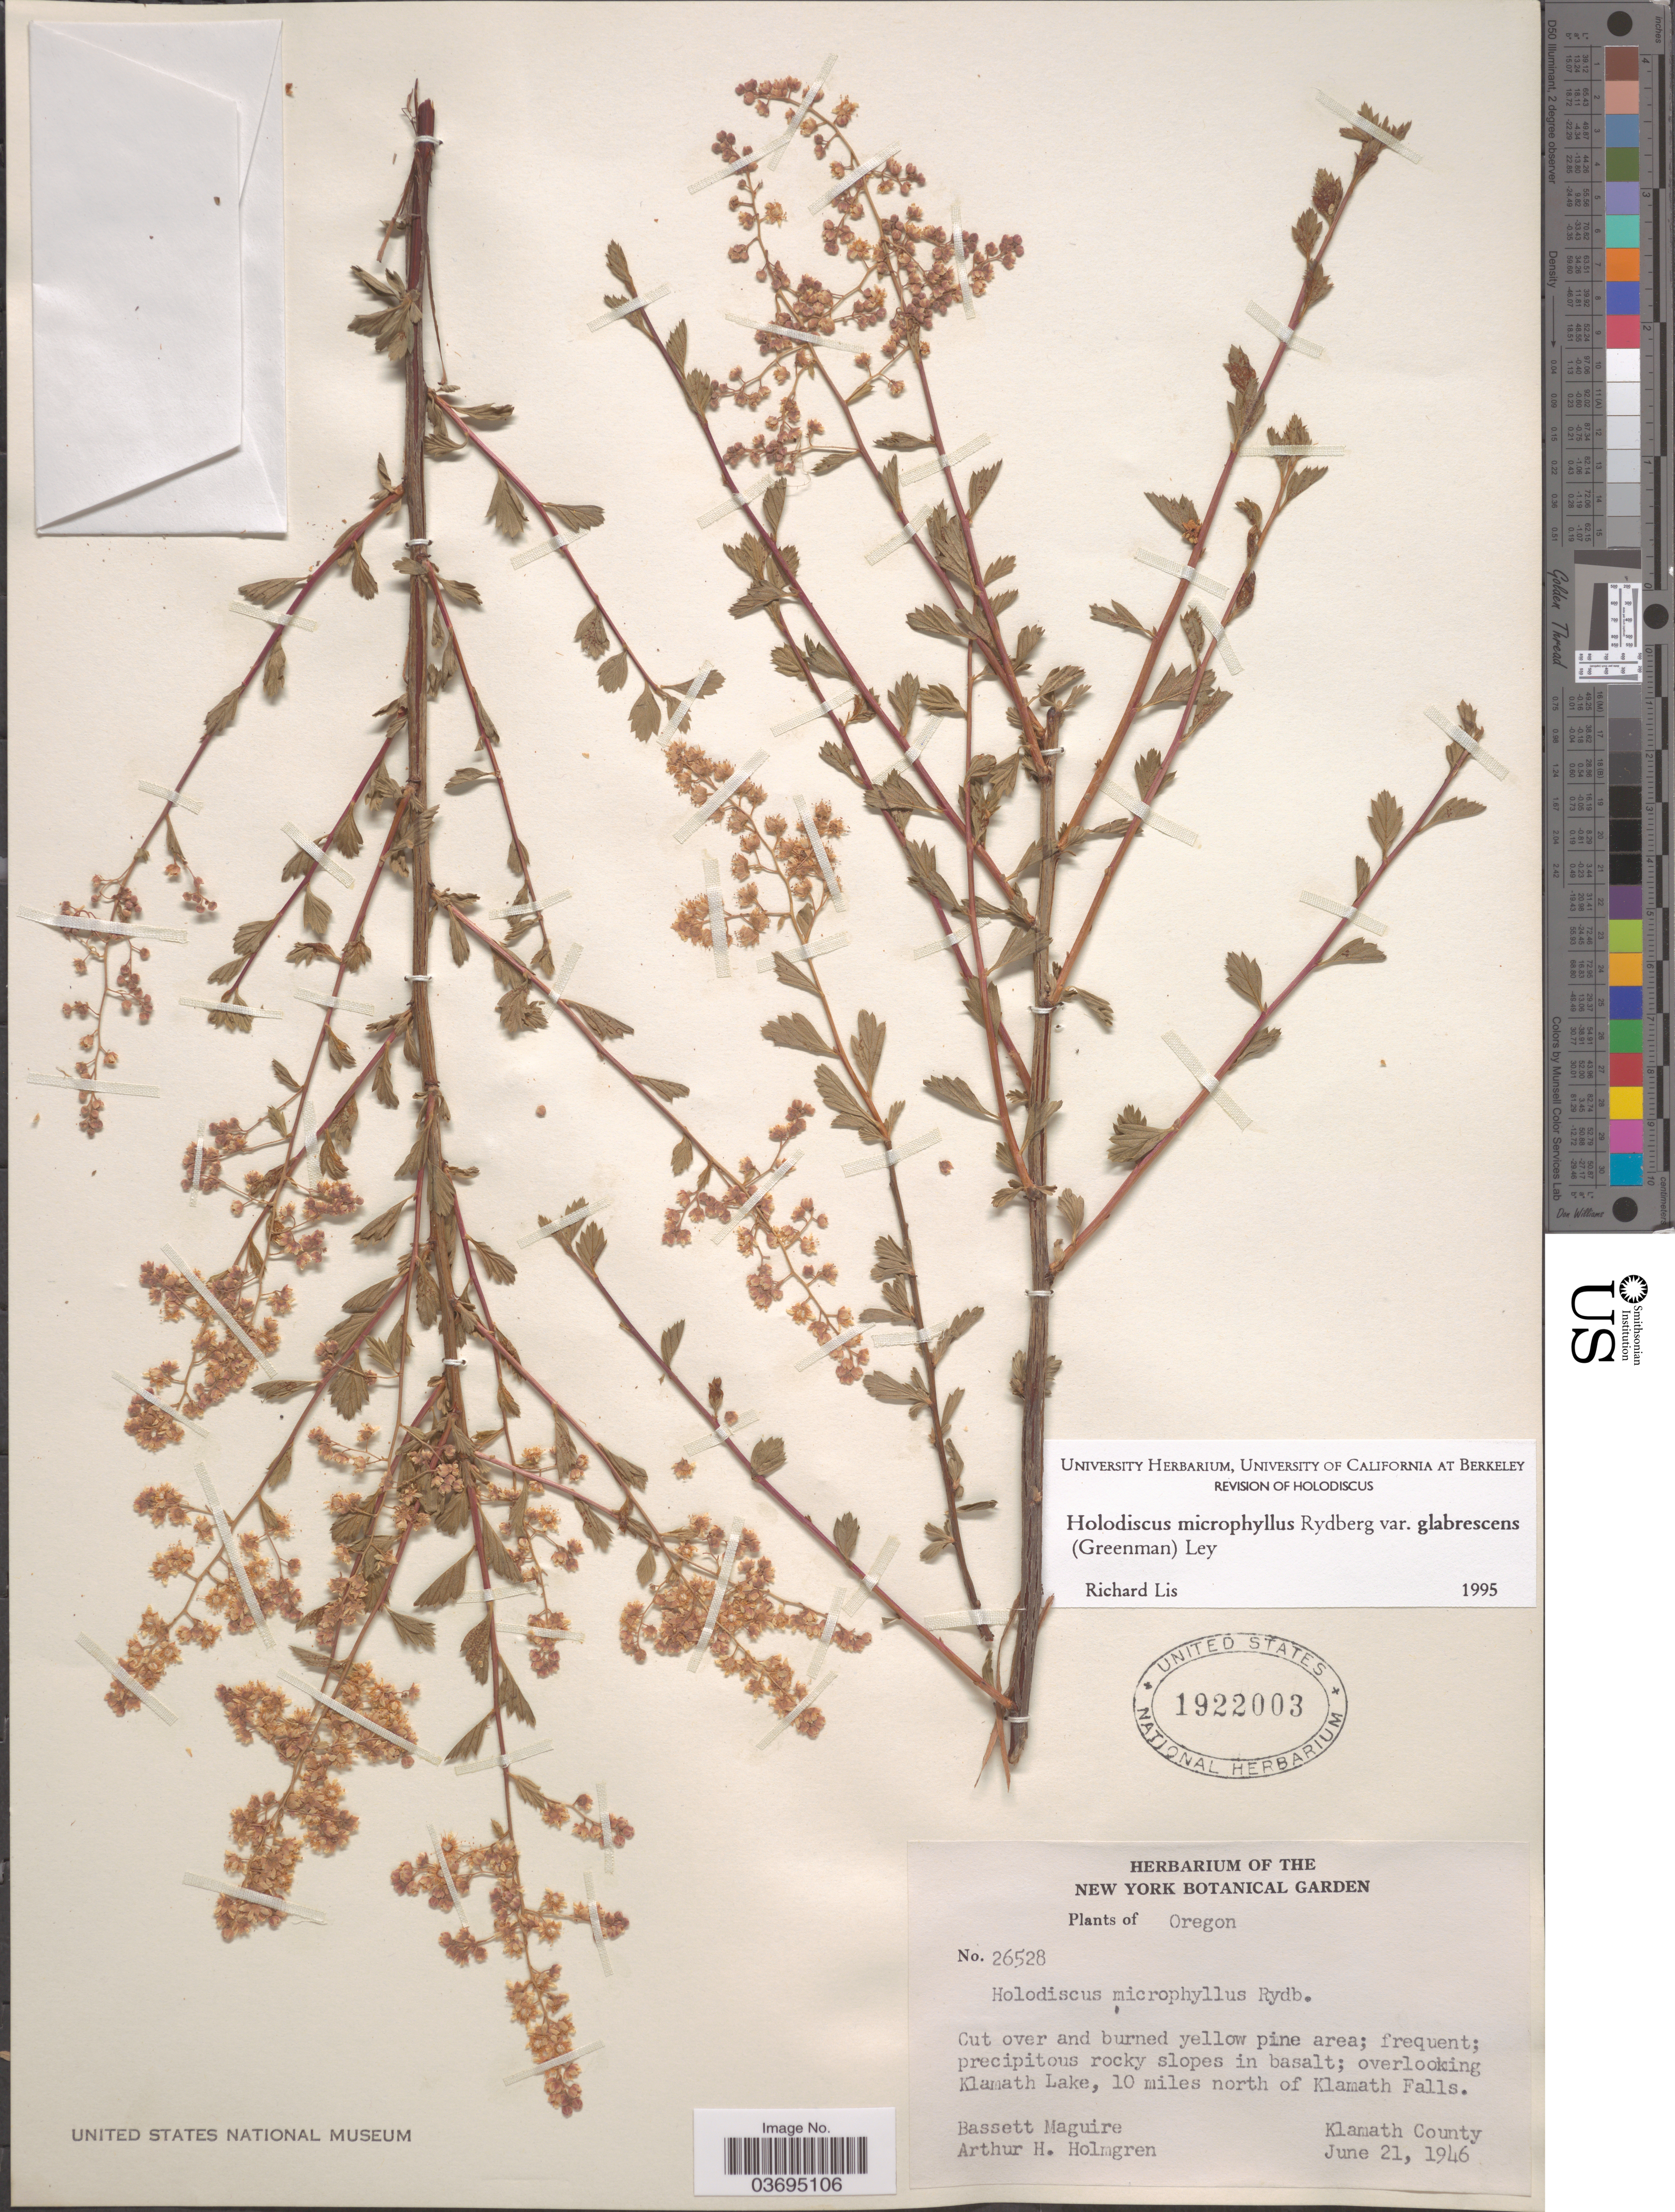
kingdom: Plantae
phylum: Tracheophyta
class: Magnoliopsida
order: Rosales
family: Rosaceae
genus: Holodiscus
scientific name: Holodiscus discolor var. glabrescens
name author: (Greenm.) Jeps.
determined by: Strong, Mark T., (BOT), Smithsonian Institution - National Museum of Natural History (UNITED STATES)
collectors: B. Maguire & A. H. Holmgren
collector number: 26528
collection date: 1946-06-21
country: United States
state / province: Oregon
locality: Overlooking Klamath Lake, 10 miles north of Klamath Falls. Klamath County.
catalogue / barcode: US 1922003